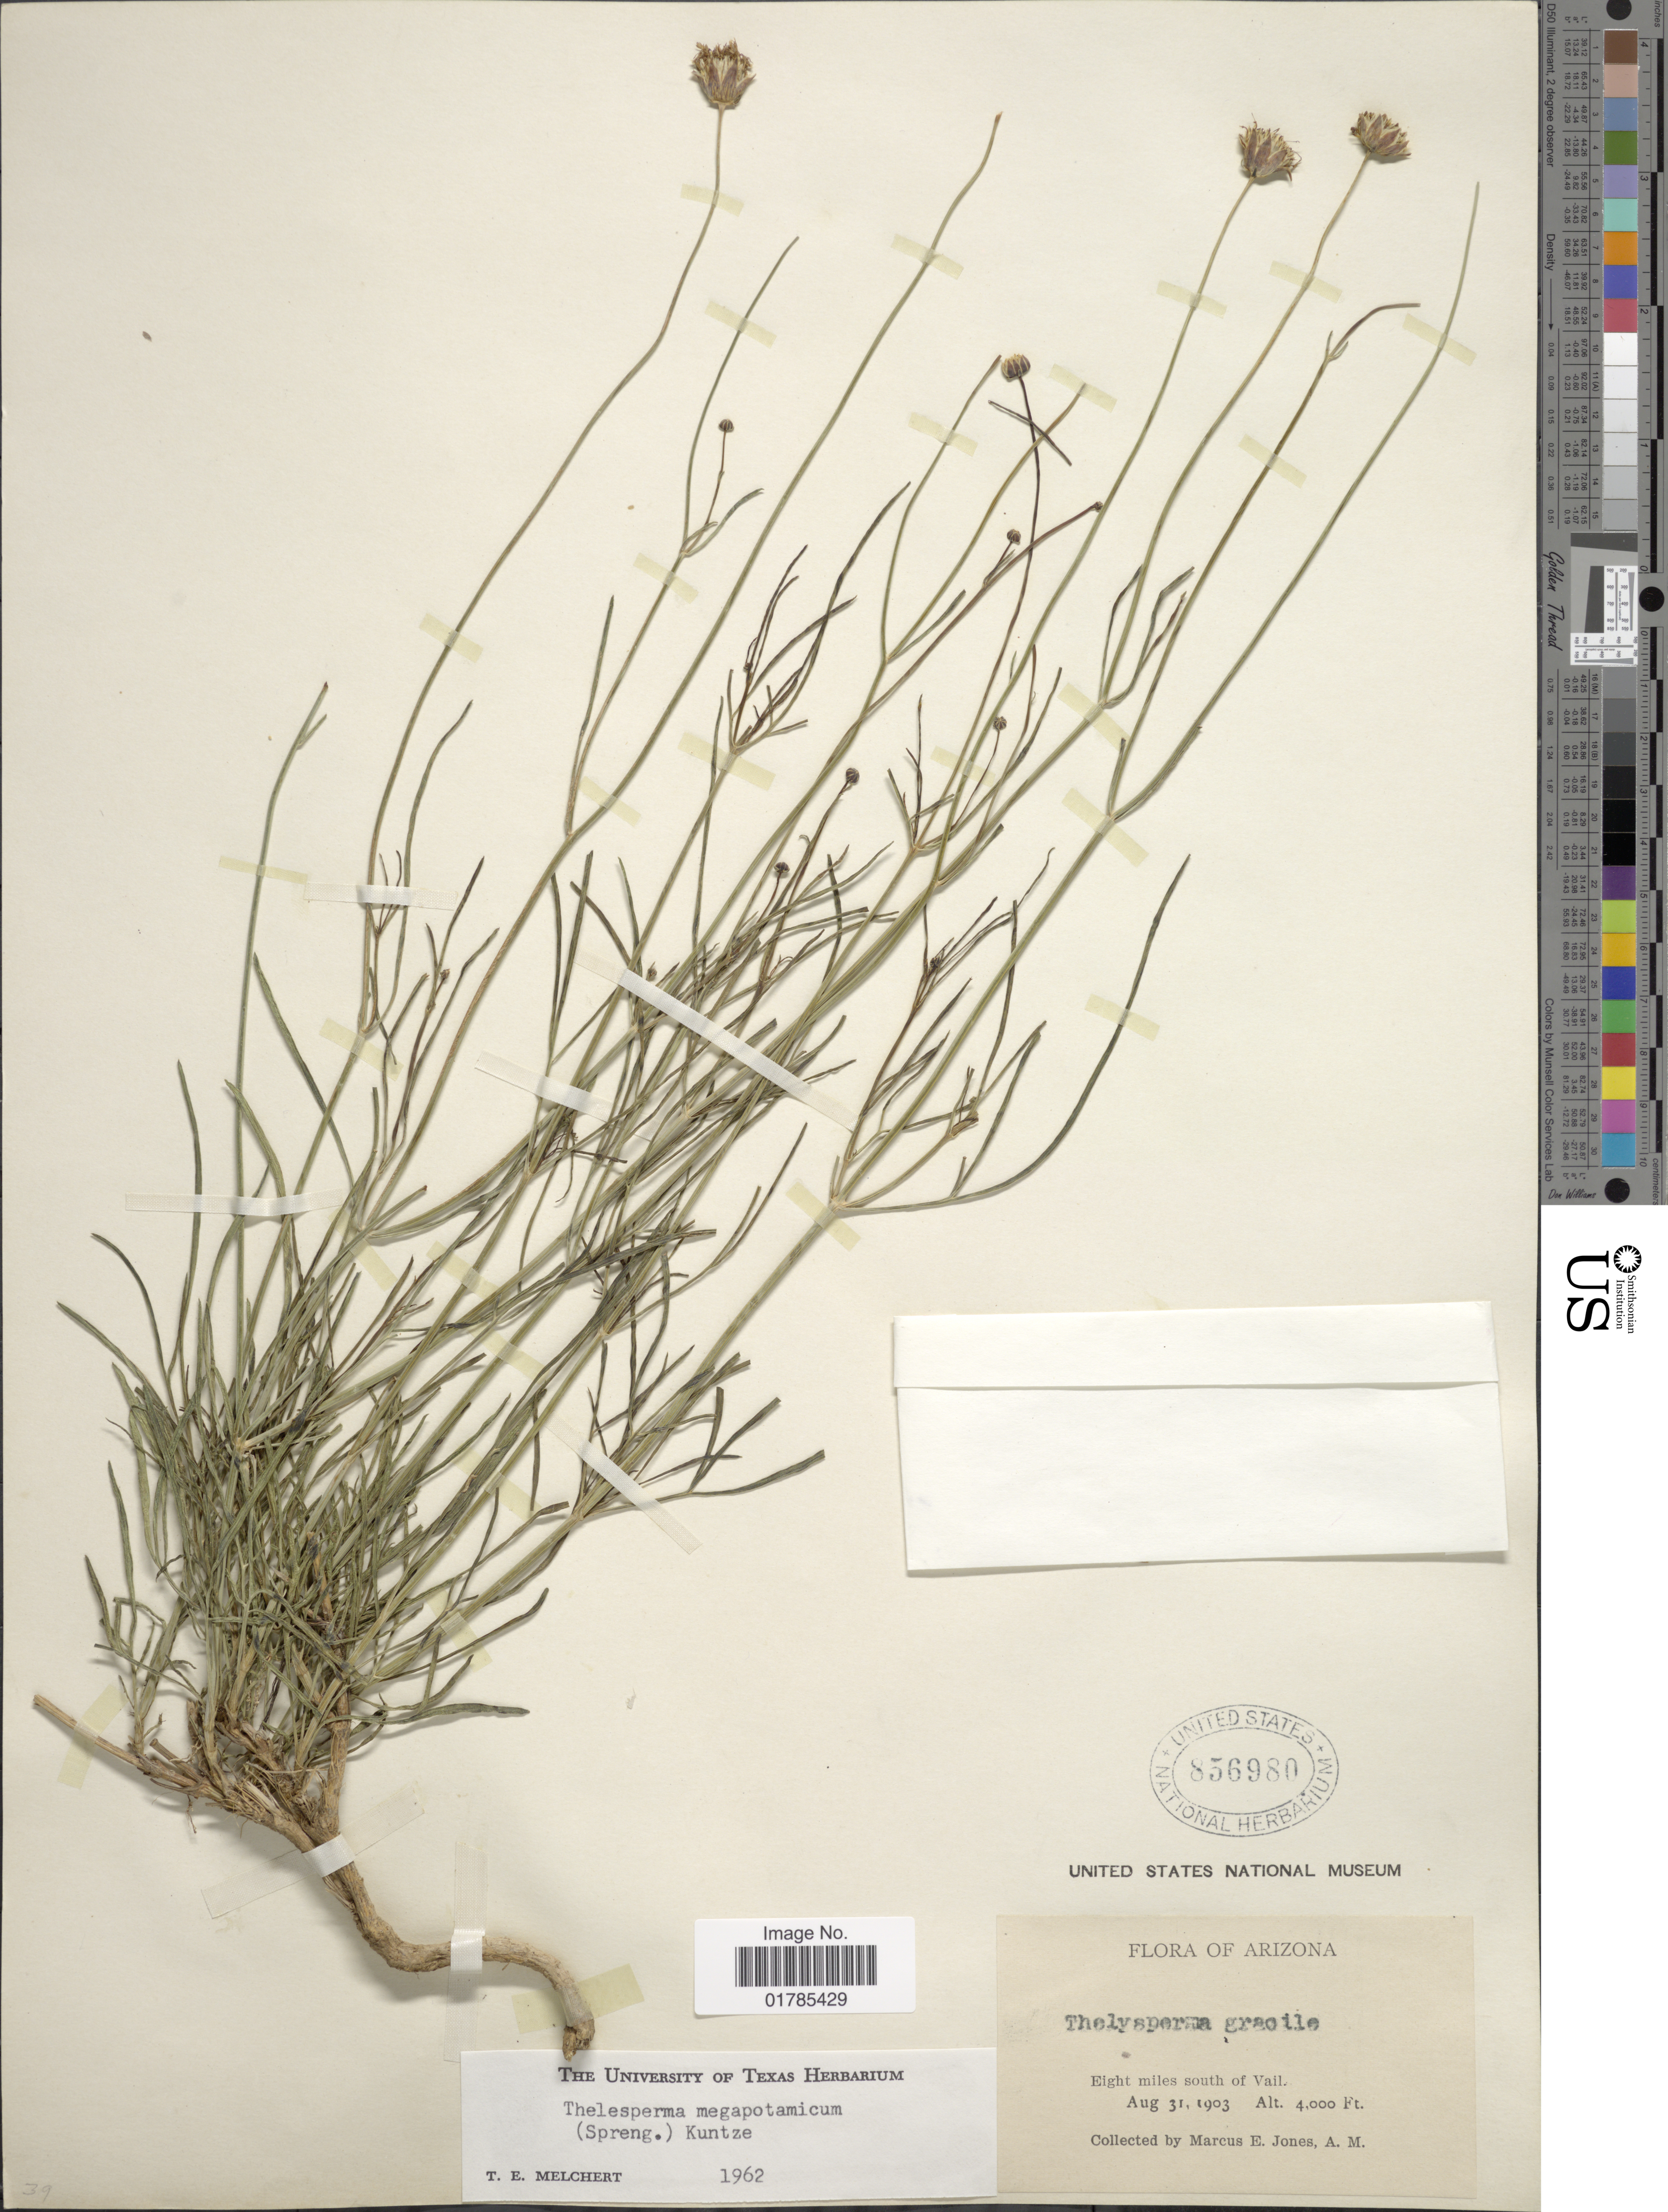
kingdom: Plantae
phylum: Tracheophyta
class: Magnoliopsida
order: Asterales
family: Asteraceae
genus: Thelesperma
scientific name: Thelesperma megapotamicum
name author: (Spreng.) Herter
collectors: M. E. Jones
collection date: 1903-08-31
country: United States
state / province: Arizona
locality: Eight miles south of Vail.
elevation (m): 1219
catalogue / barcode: US 856980